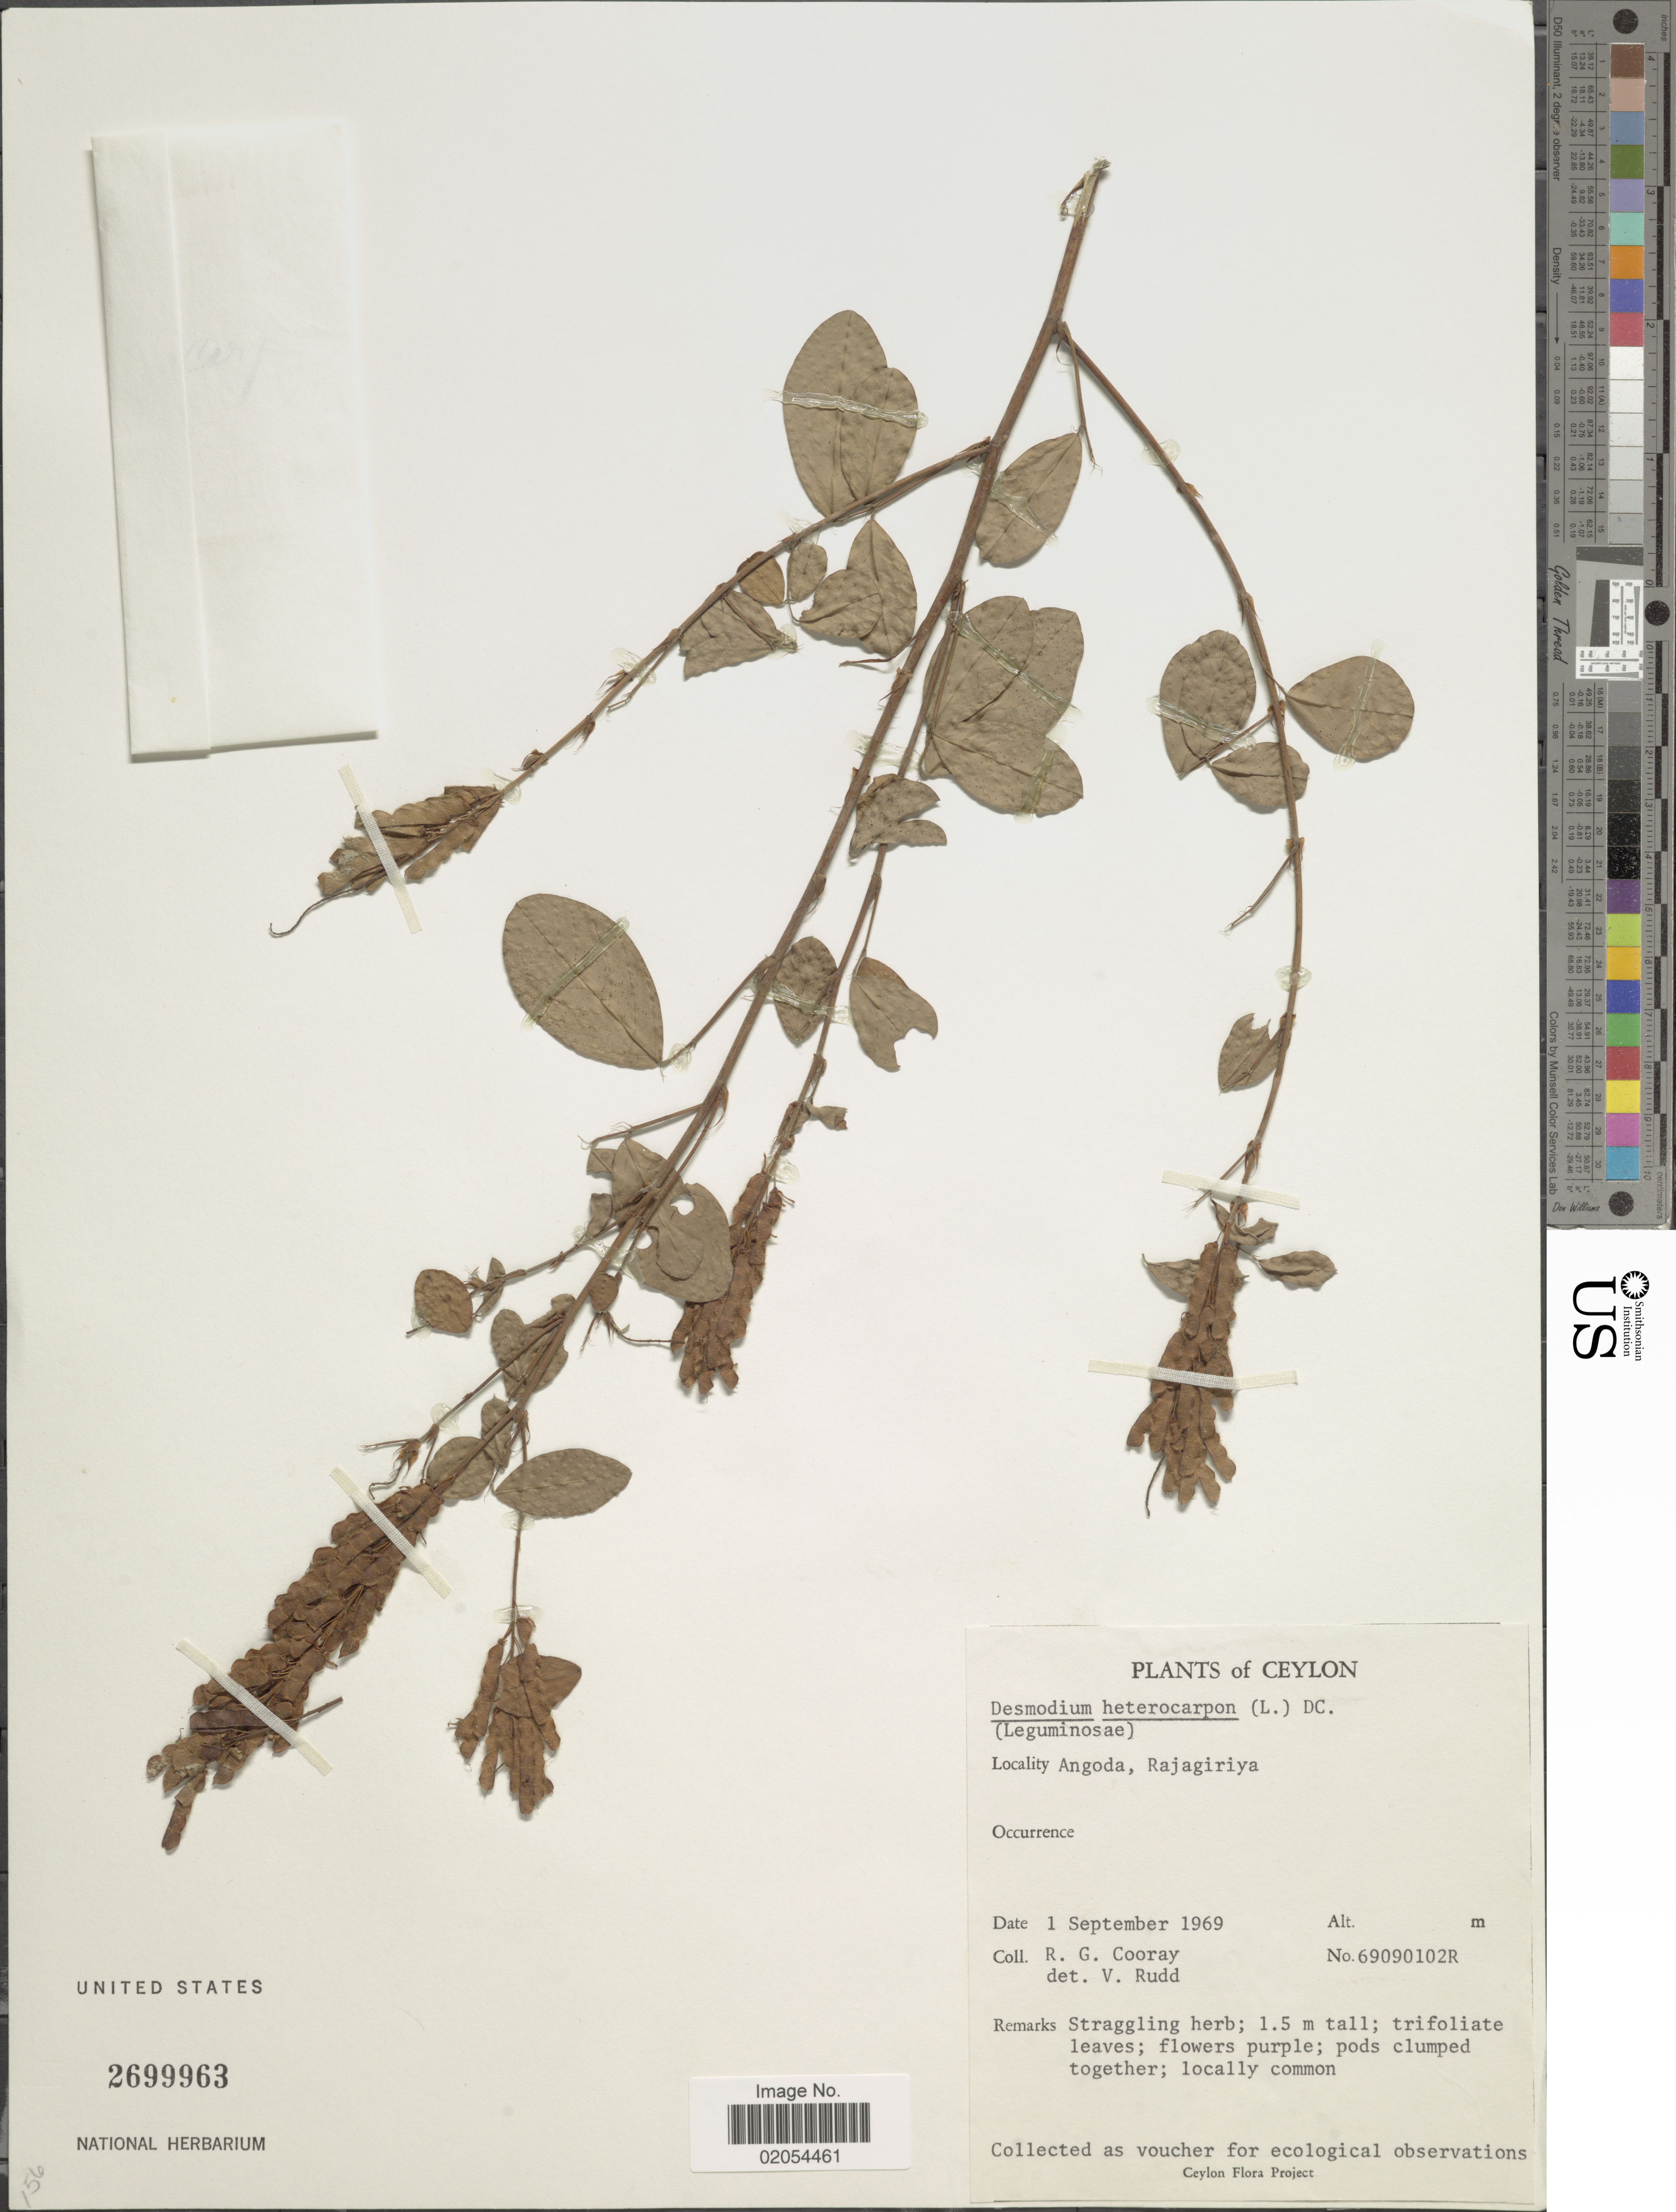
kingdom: Plantae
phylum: Tracheophyta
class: Magnoliopsida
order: Fabales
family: Fabaceae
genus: Grona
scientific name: Grona heterocarpos subsp. heterocarpos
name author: (L.) H. Ohashi & K. Ohashi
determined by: Strong, Mark T., (BOT), Smithsonian Institution - National Museum of Natural History (UNITED STATES)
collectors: R. Cooray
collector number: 69090102R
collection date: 1969-09-01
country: Sri Lanka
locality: Ceylon, Angoda, Rajagiriya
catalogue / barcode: US 2699963